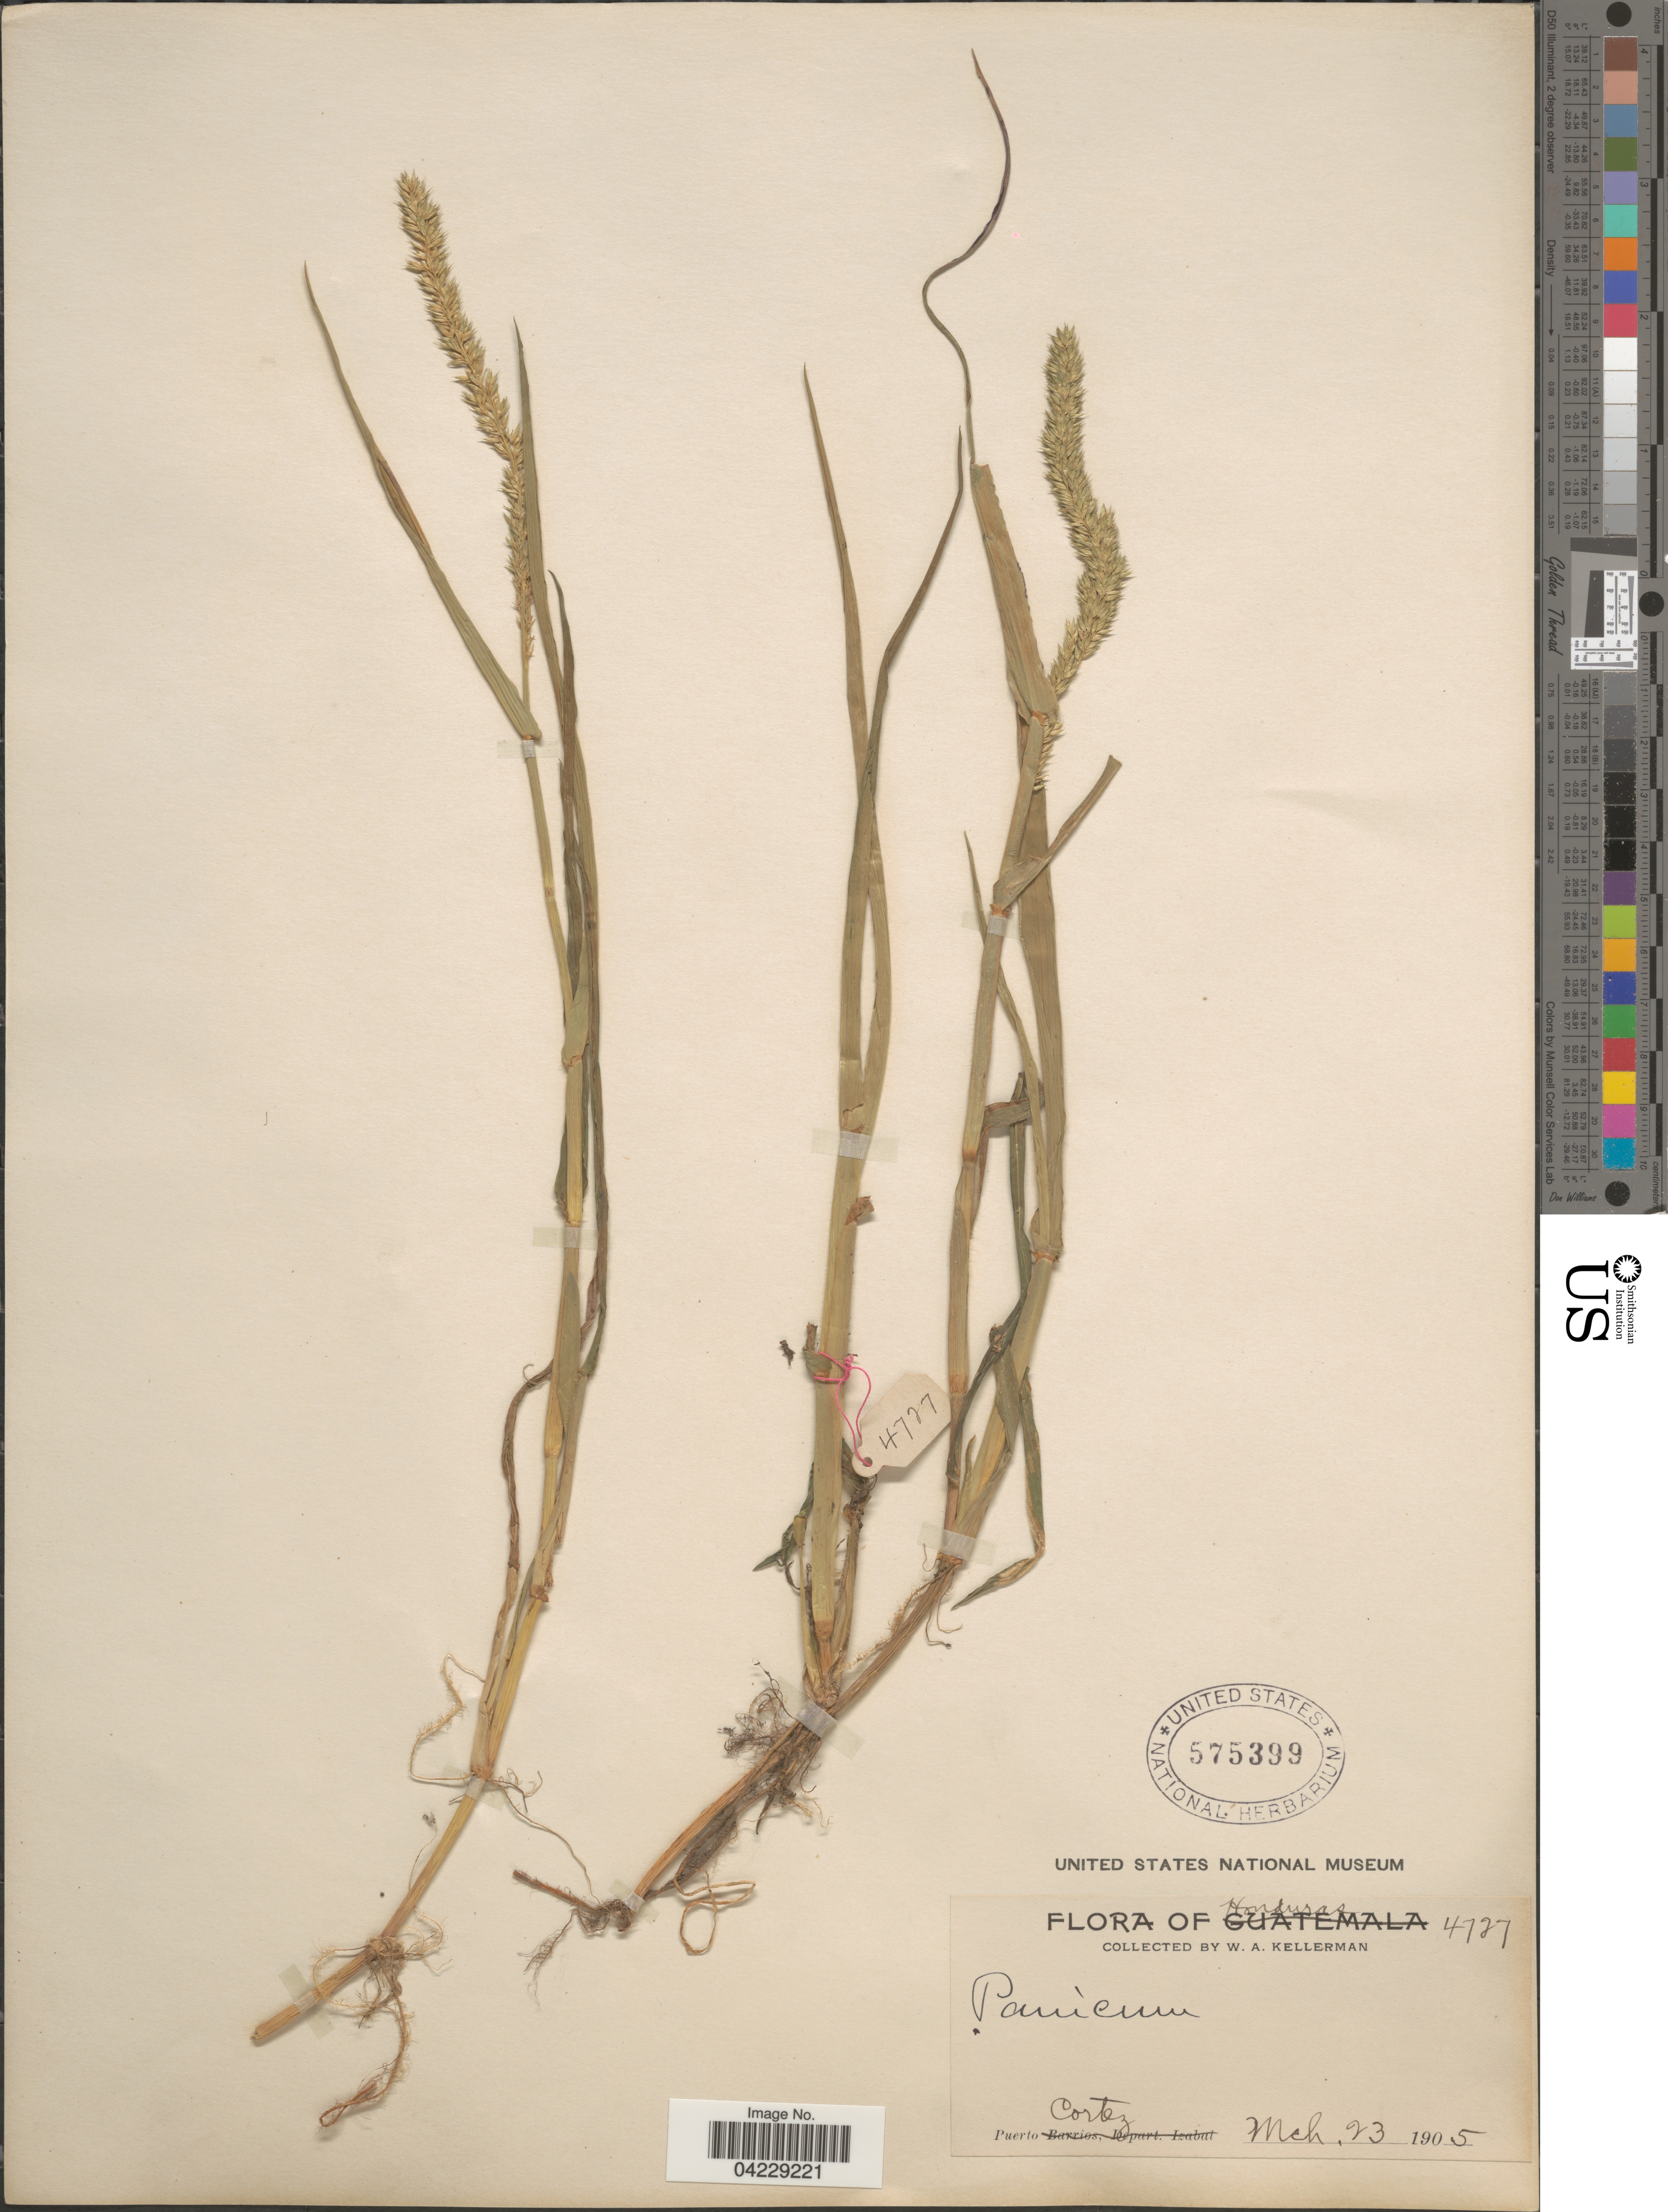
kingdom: Plantae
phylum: Tracheophyta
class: Liliopsida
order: Poales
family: Poaceae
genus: Hymenachne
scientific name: Hymenachne amplexicaulis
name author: (Rudge) Nees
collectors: W. Kellerman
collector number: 4727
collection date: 1905-03-23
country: Honduras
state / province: Cortes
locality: Puerto Cortez.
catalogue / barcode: US 575399